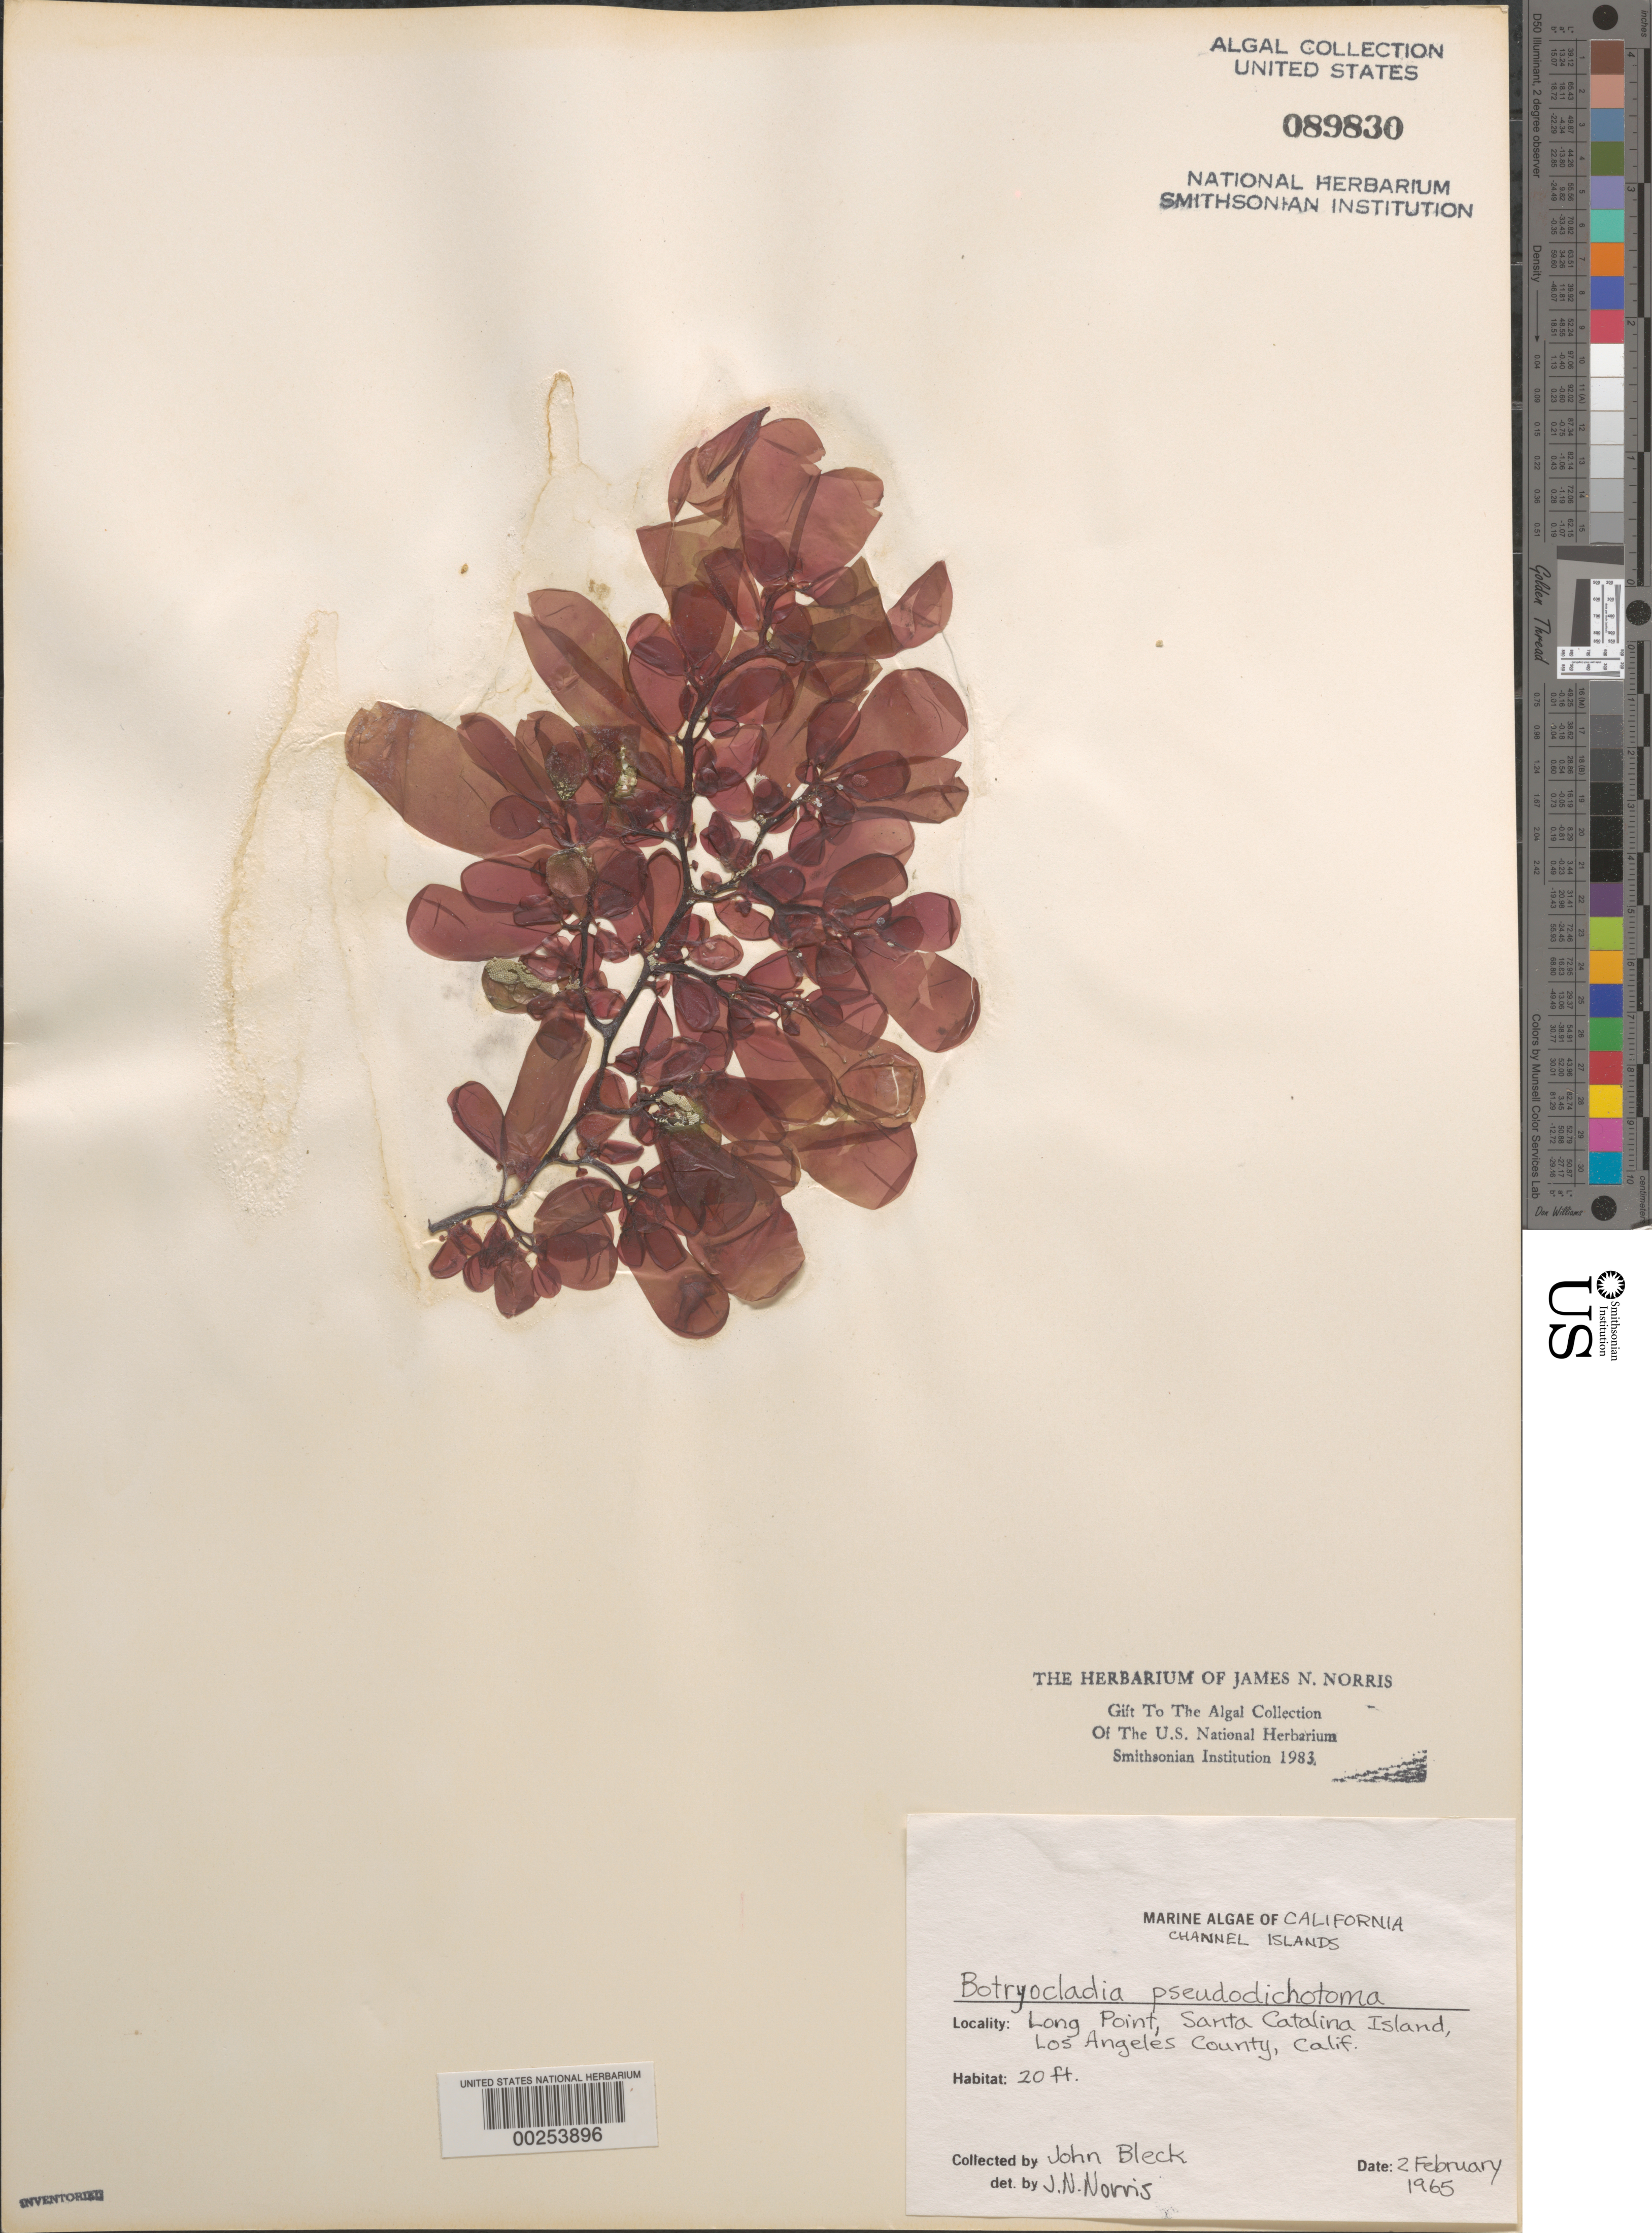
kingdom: Plantae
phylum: Rhodophyta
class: Florideophyceae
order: Rhodymeniales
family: Rhodymeniaceae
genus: Botryocladia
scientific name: Botryocladia pseudodichotoma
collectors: J. Bleck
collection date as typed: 02 Feb 1965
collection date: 1965-02-02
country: United States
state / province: California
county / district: Los Angeles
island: Santa Catalina Island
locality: Long Point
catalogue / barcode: US 89830